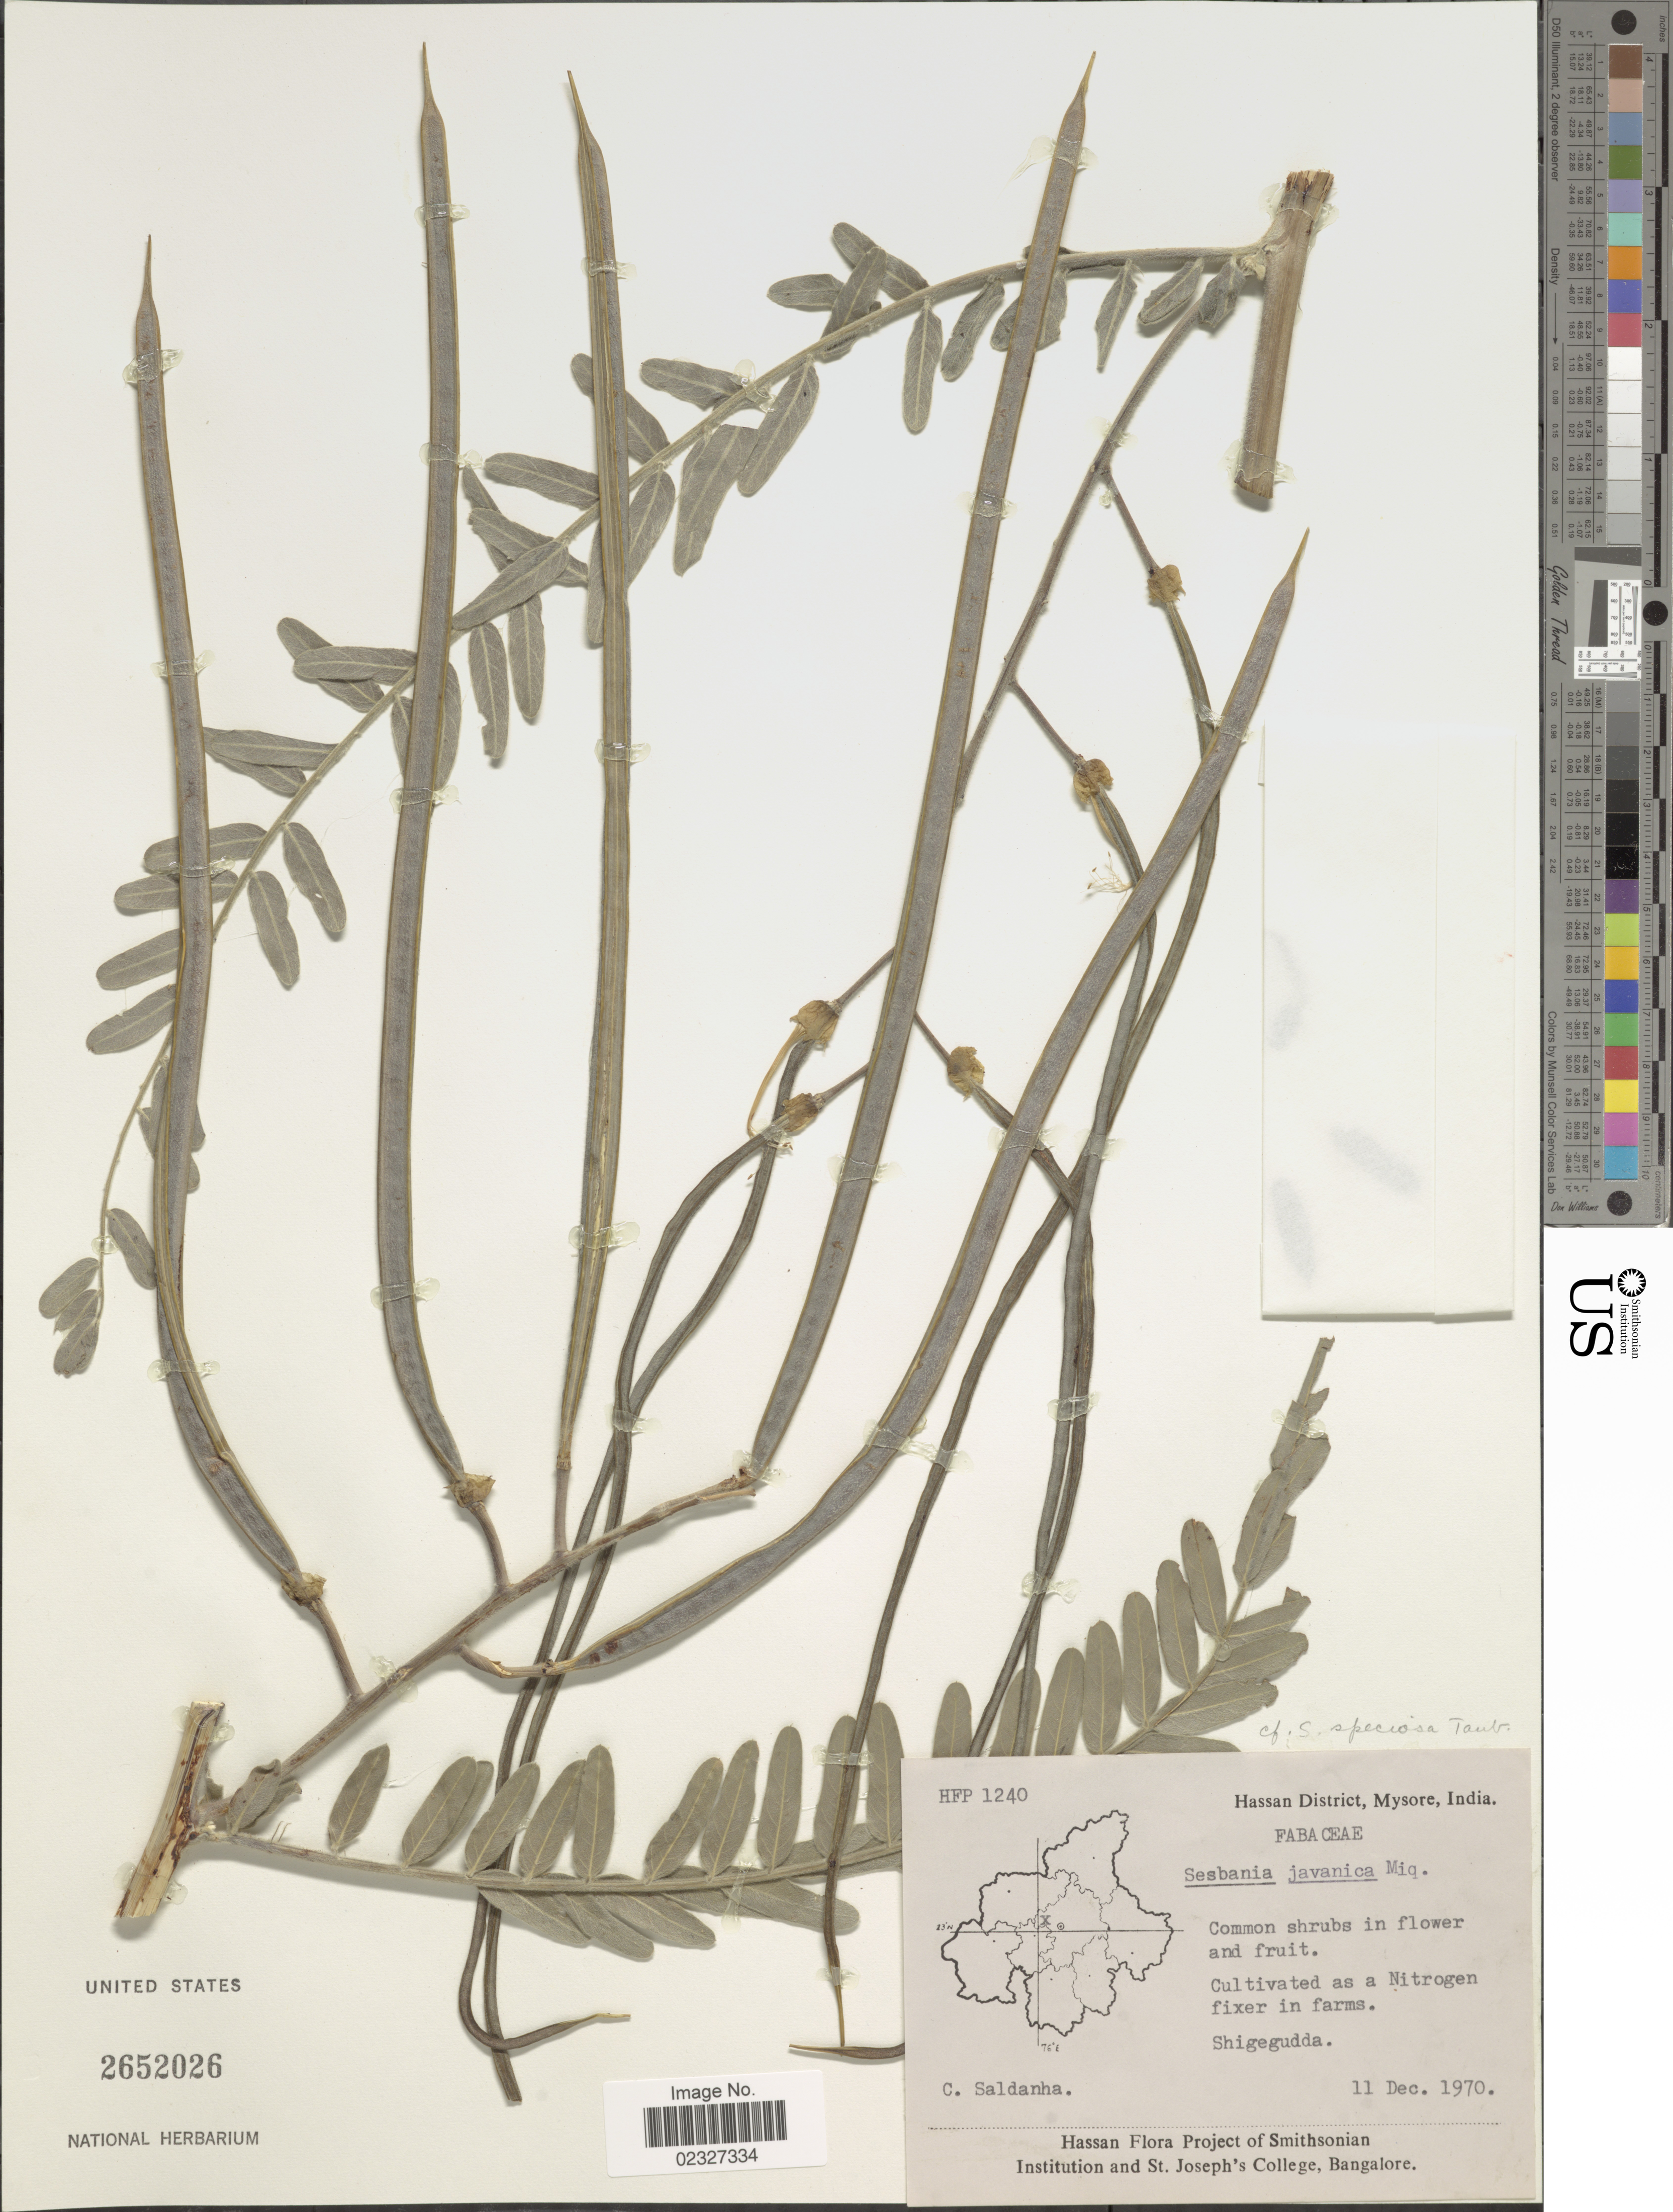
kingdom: Plantae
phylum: Tracheophyta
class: Magnoliopsida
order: Fabales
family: Fabaceae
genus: Sesbania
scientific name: Sesbania speciosa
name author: (Sol.) F. Br.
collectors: C. Saldanha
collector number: HFP1240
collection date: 1970-12-11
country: India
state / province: Karnataka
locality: Hassan District, Mysore, Shigegudda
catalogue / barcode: US 2652026